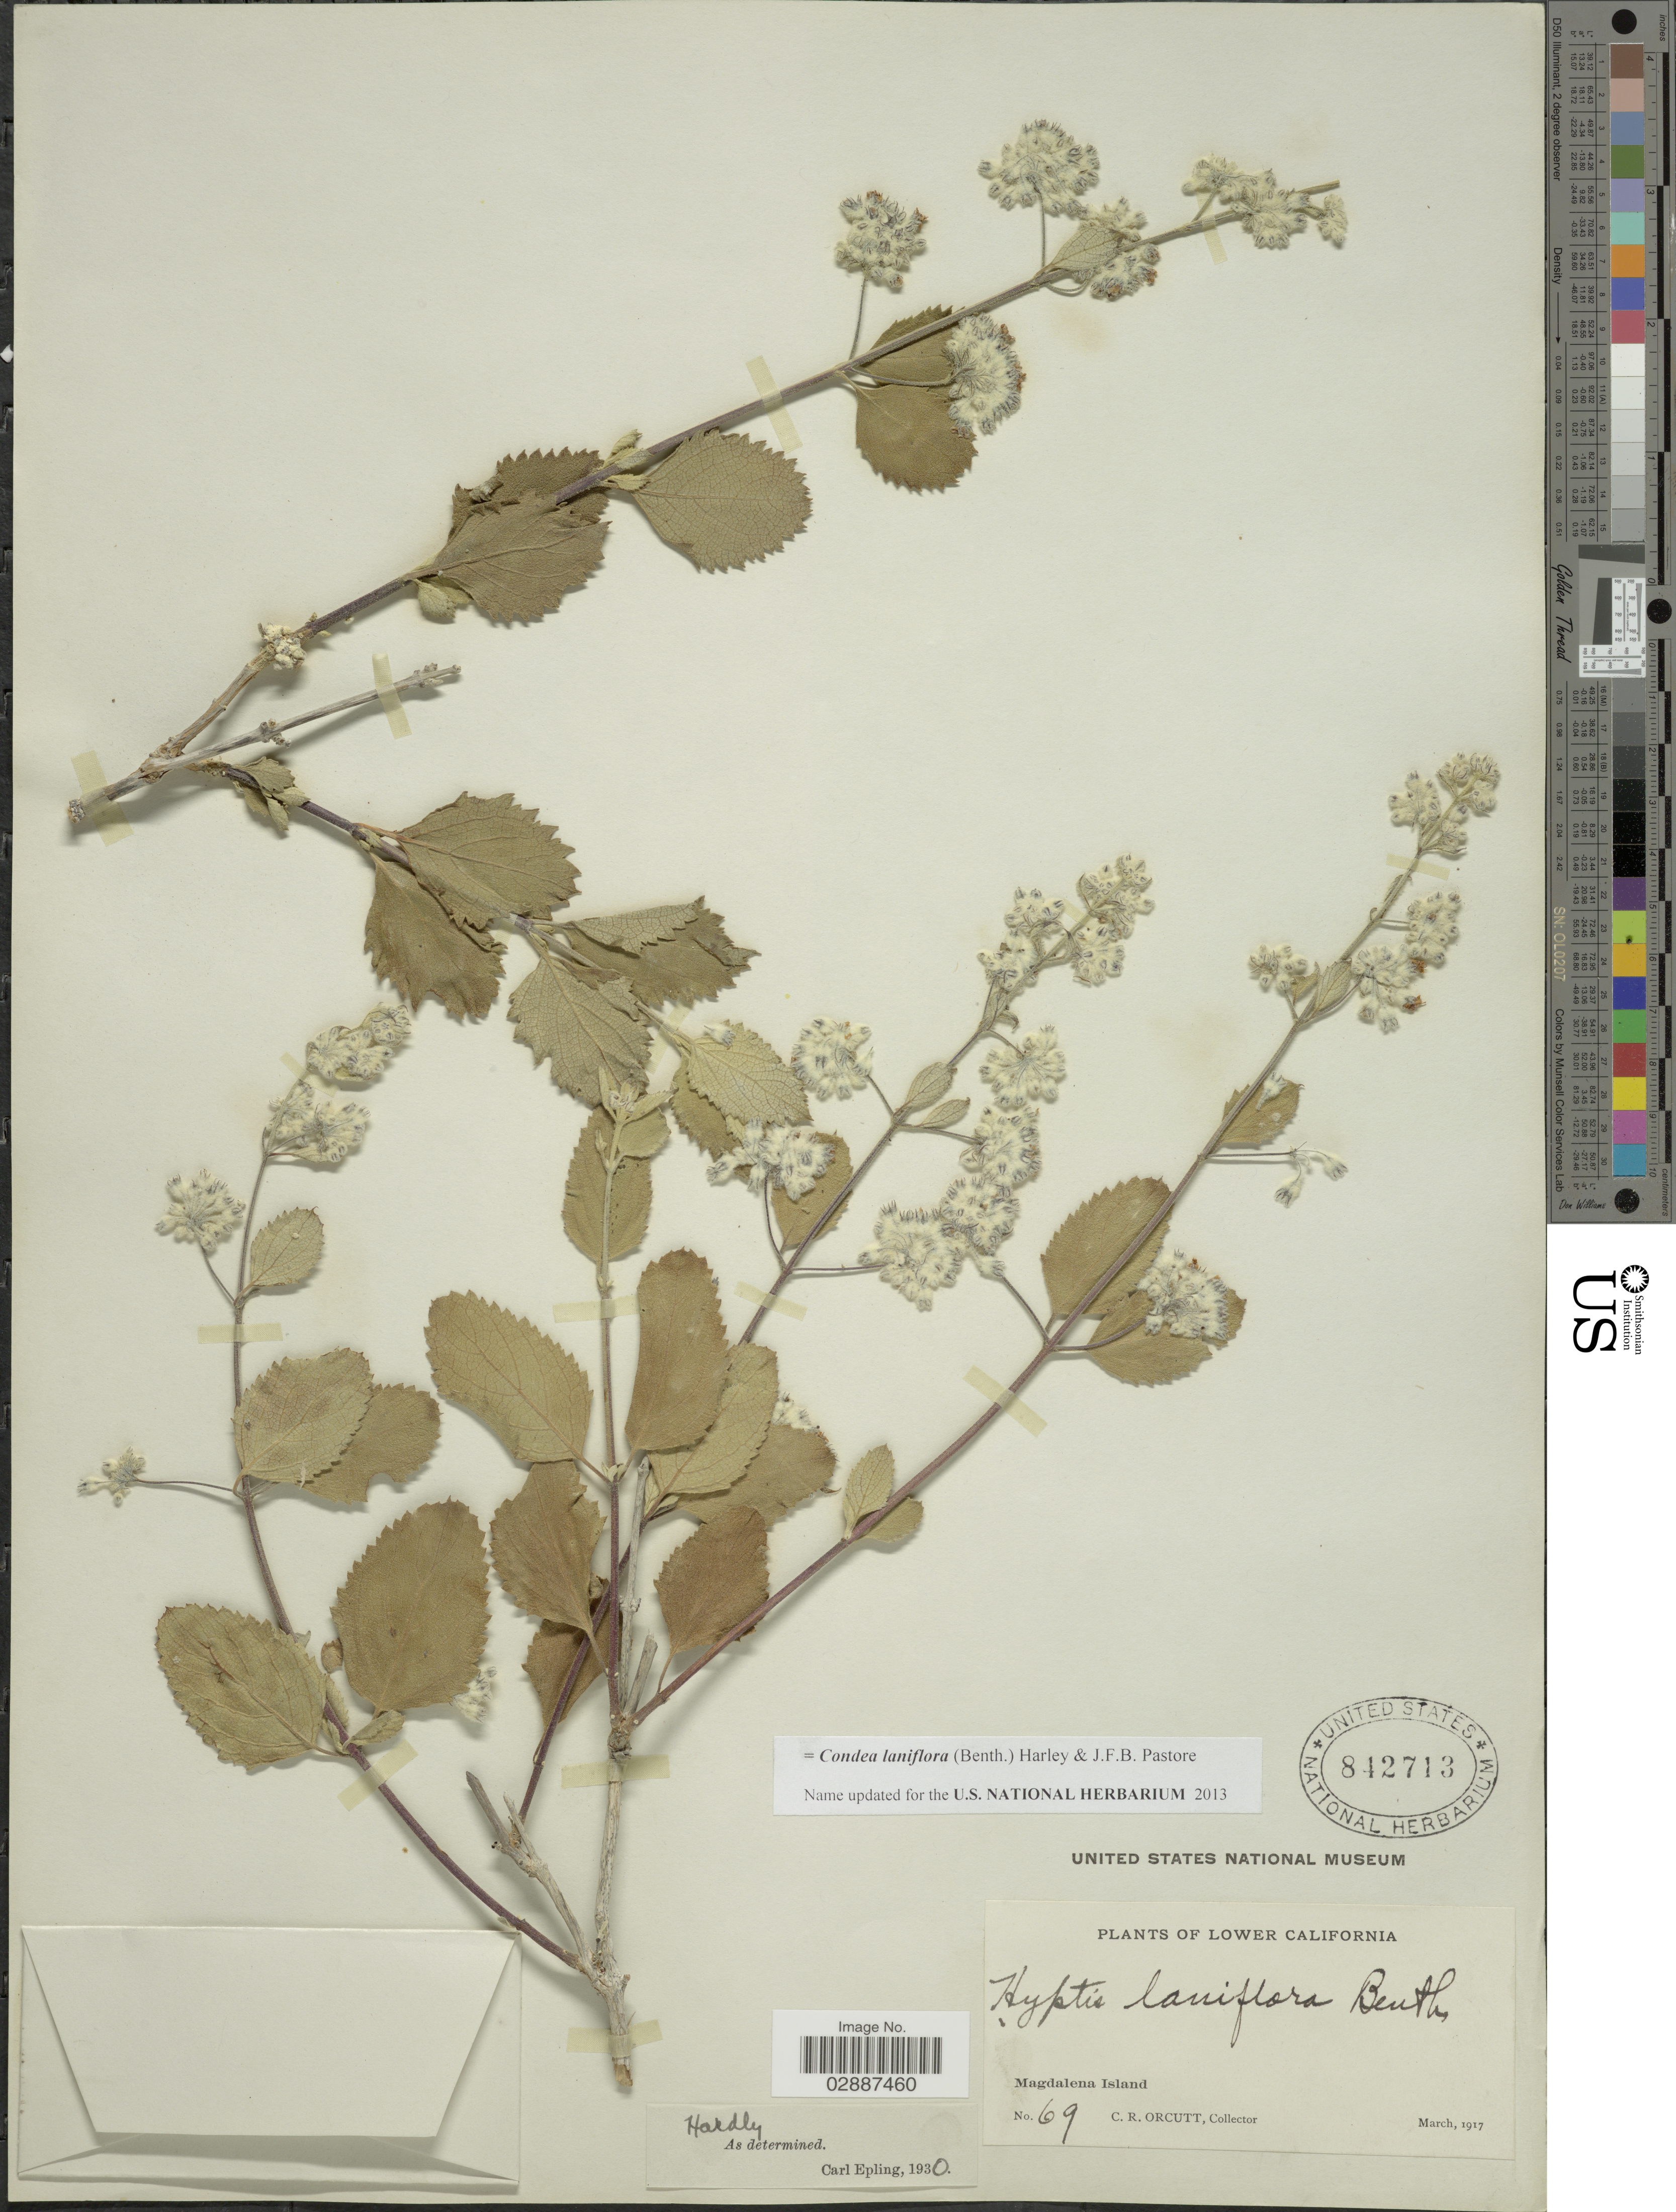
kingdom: Plantae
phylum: Tracheophyta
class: Magnoliopsida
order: Lamiales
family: Lamiaceae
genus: Condea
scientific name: Condea laniflora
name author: (Benth.) Harley & J.F.B. Pastore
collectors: C. R. Orcutt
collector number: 69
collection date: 1917-03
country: Mexico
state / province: Baja California Sur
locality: Lower California. Magdalena Island.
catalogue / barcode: US 842713